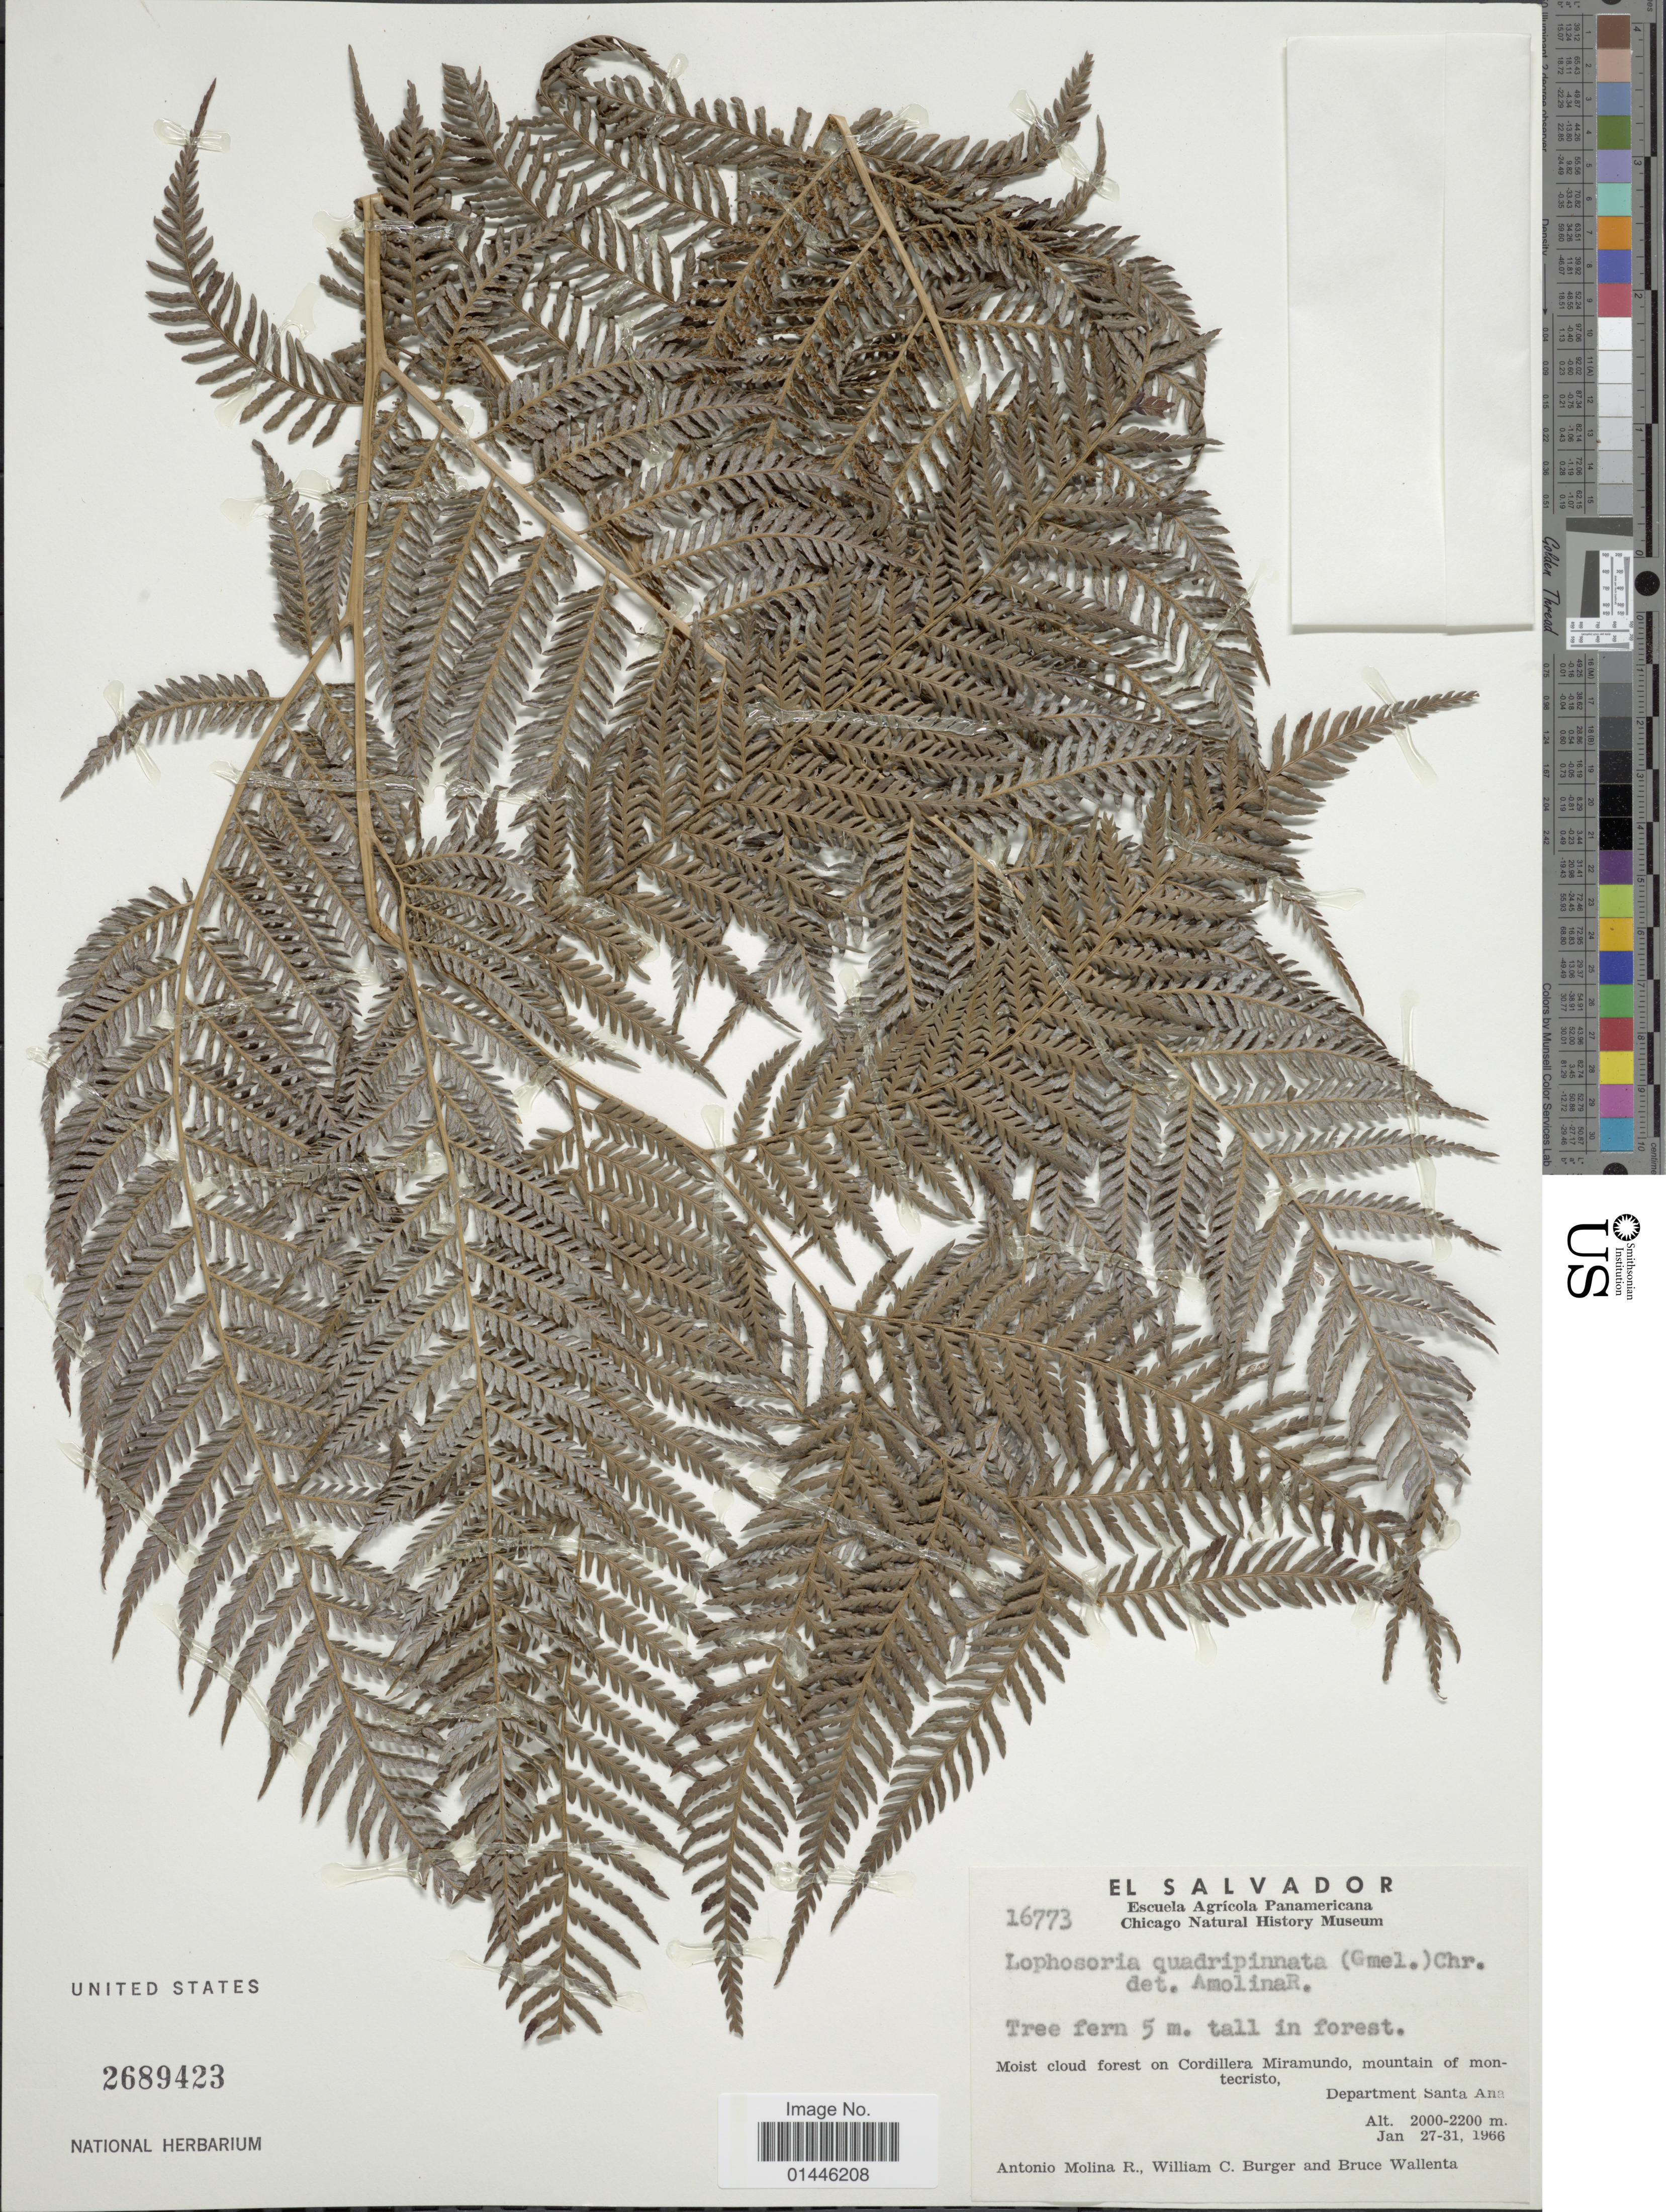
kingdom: Plantae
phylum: Tracheophyta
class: Polypodiopsida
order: Cyatheales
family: Dicksoniaceae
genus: Lophosoria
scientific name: Lophosoria quadripinnata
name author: (J.F. Gmel.) C. Chr.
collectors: A. Molina R., W. Burger & B. Wallenta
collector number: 16773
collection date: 1966-01-27/1966-01-31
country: El Salvador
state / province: Santa Ana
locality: Cordillera Miramundo, mountain of montecristo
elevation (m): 2000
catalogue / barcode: US 2689423